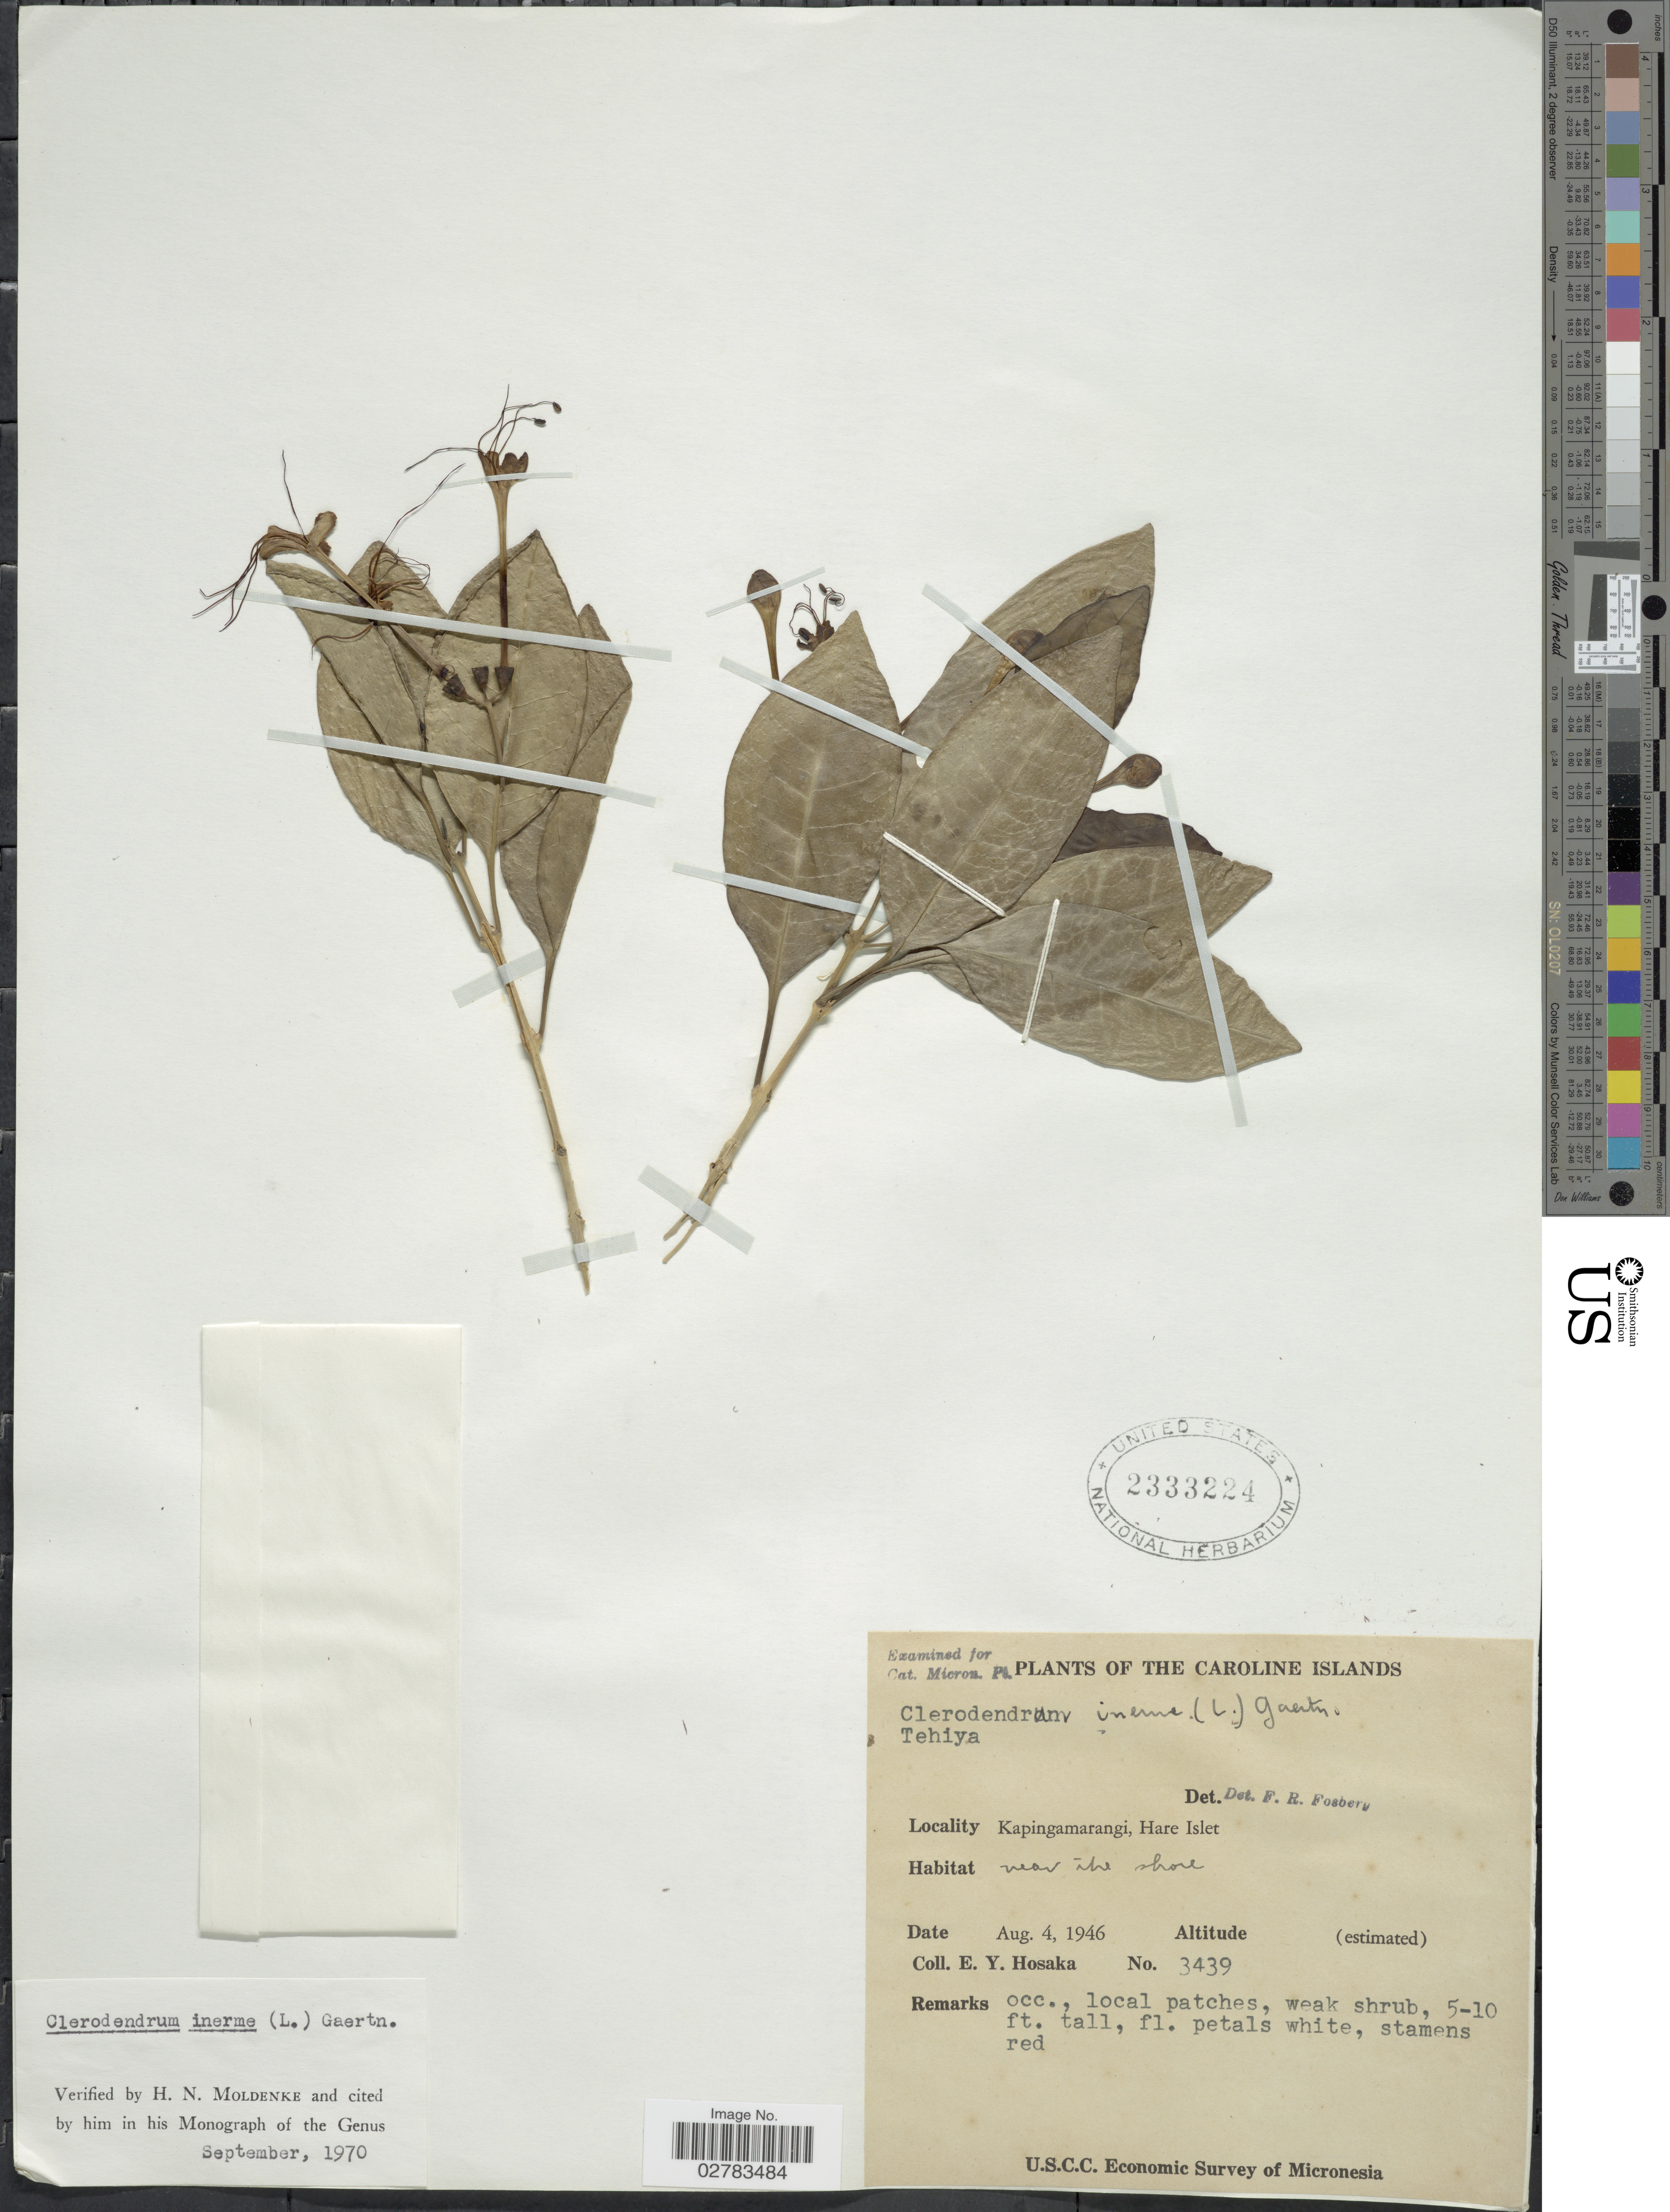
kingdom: Plantae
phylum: Tracheophyta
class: Magnoliopsida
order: Lamiales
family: Lamiaceae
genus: Clerodendrum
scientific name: Clerodendrum inerme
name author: (L.) Gaertn.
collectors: E. Y. Hosaka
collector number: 3439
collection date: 1946-08-04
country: Micronesia, Federated States of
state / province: Pohnpei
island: Kapingamarangi Atoll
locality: The Caroline Islands, Kapingamarangi Hare Islet, near the shore.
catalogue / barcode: US 2333224